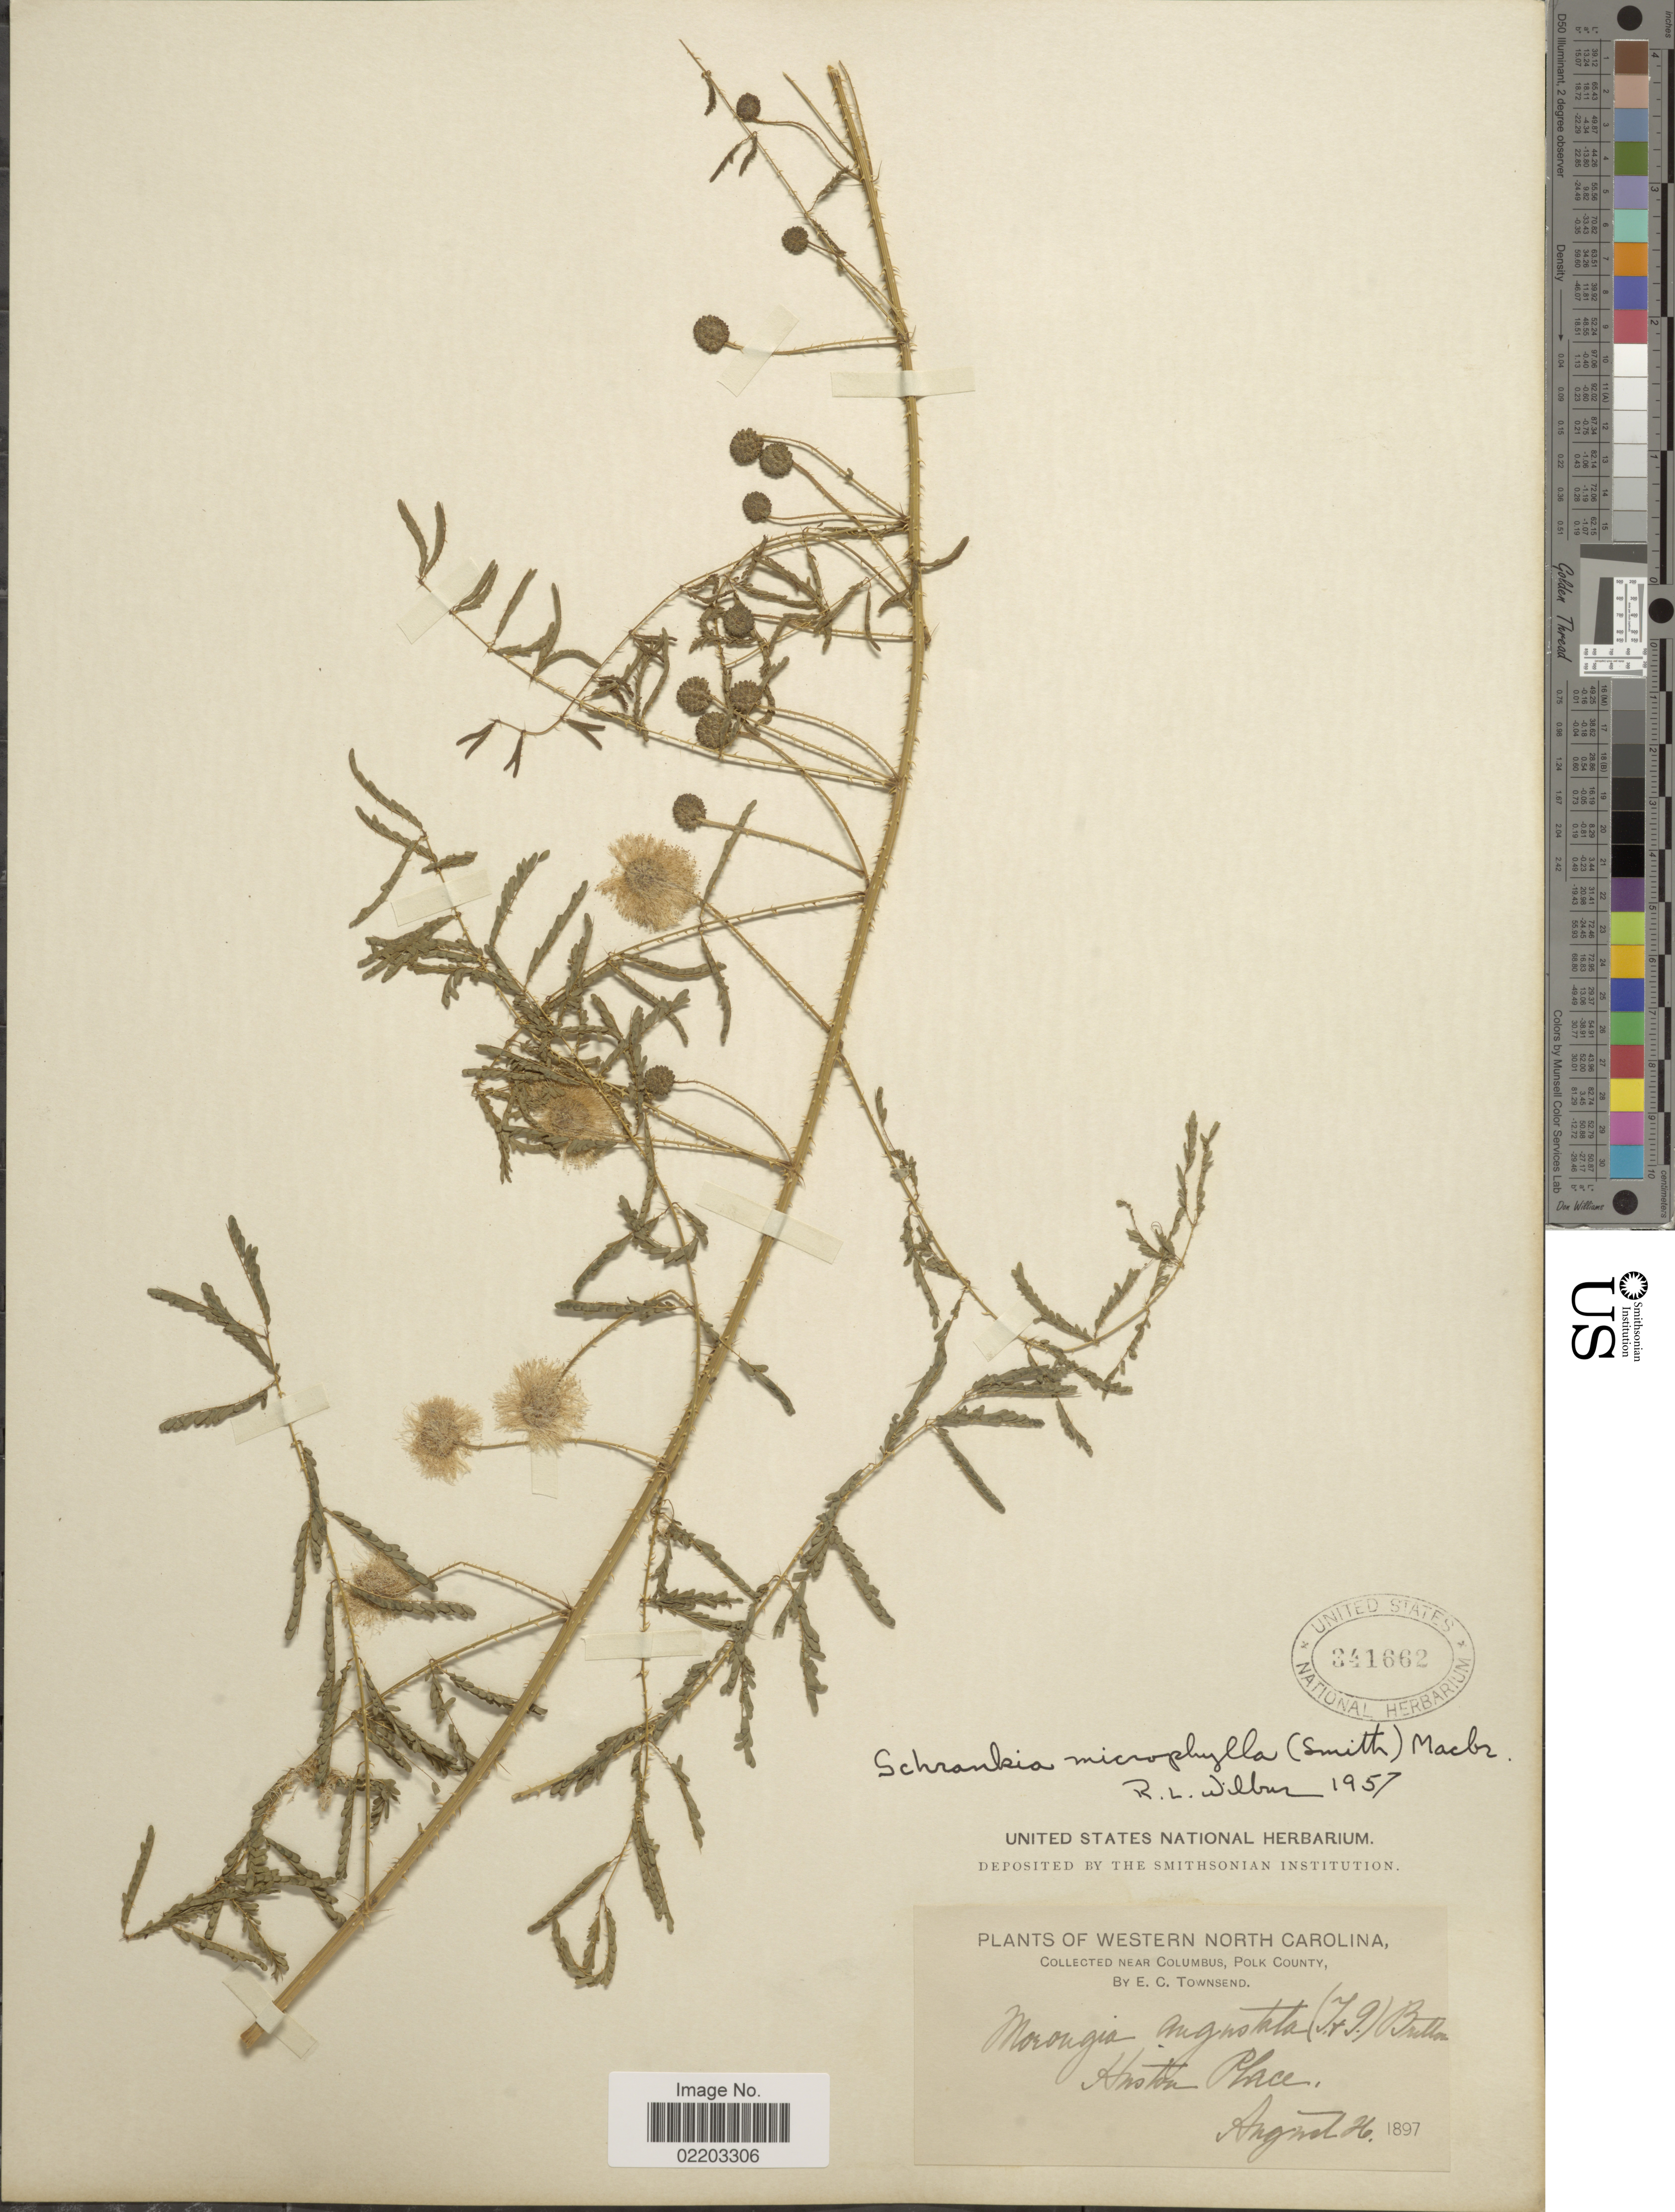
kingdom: Plantae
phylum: Tracheophyta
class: Magnoliopsida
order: Fabales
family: Fabaceae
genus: Mimosa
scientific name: Mimosa microphylla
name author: Dryand.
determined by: Strong, M. T., (US), Smithsonian Institution - National Museum of Natural History (UNITED STATES)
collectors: E. C. Townsend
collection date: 1897-08-26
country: United States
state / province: North Carolina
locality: Western North Carolina, near Columbus, Polk County, Houston Place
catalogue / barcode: US 341662